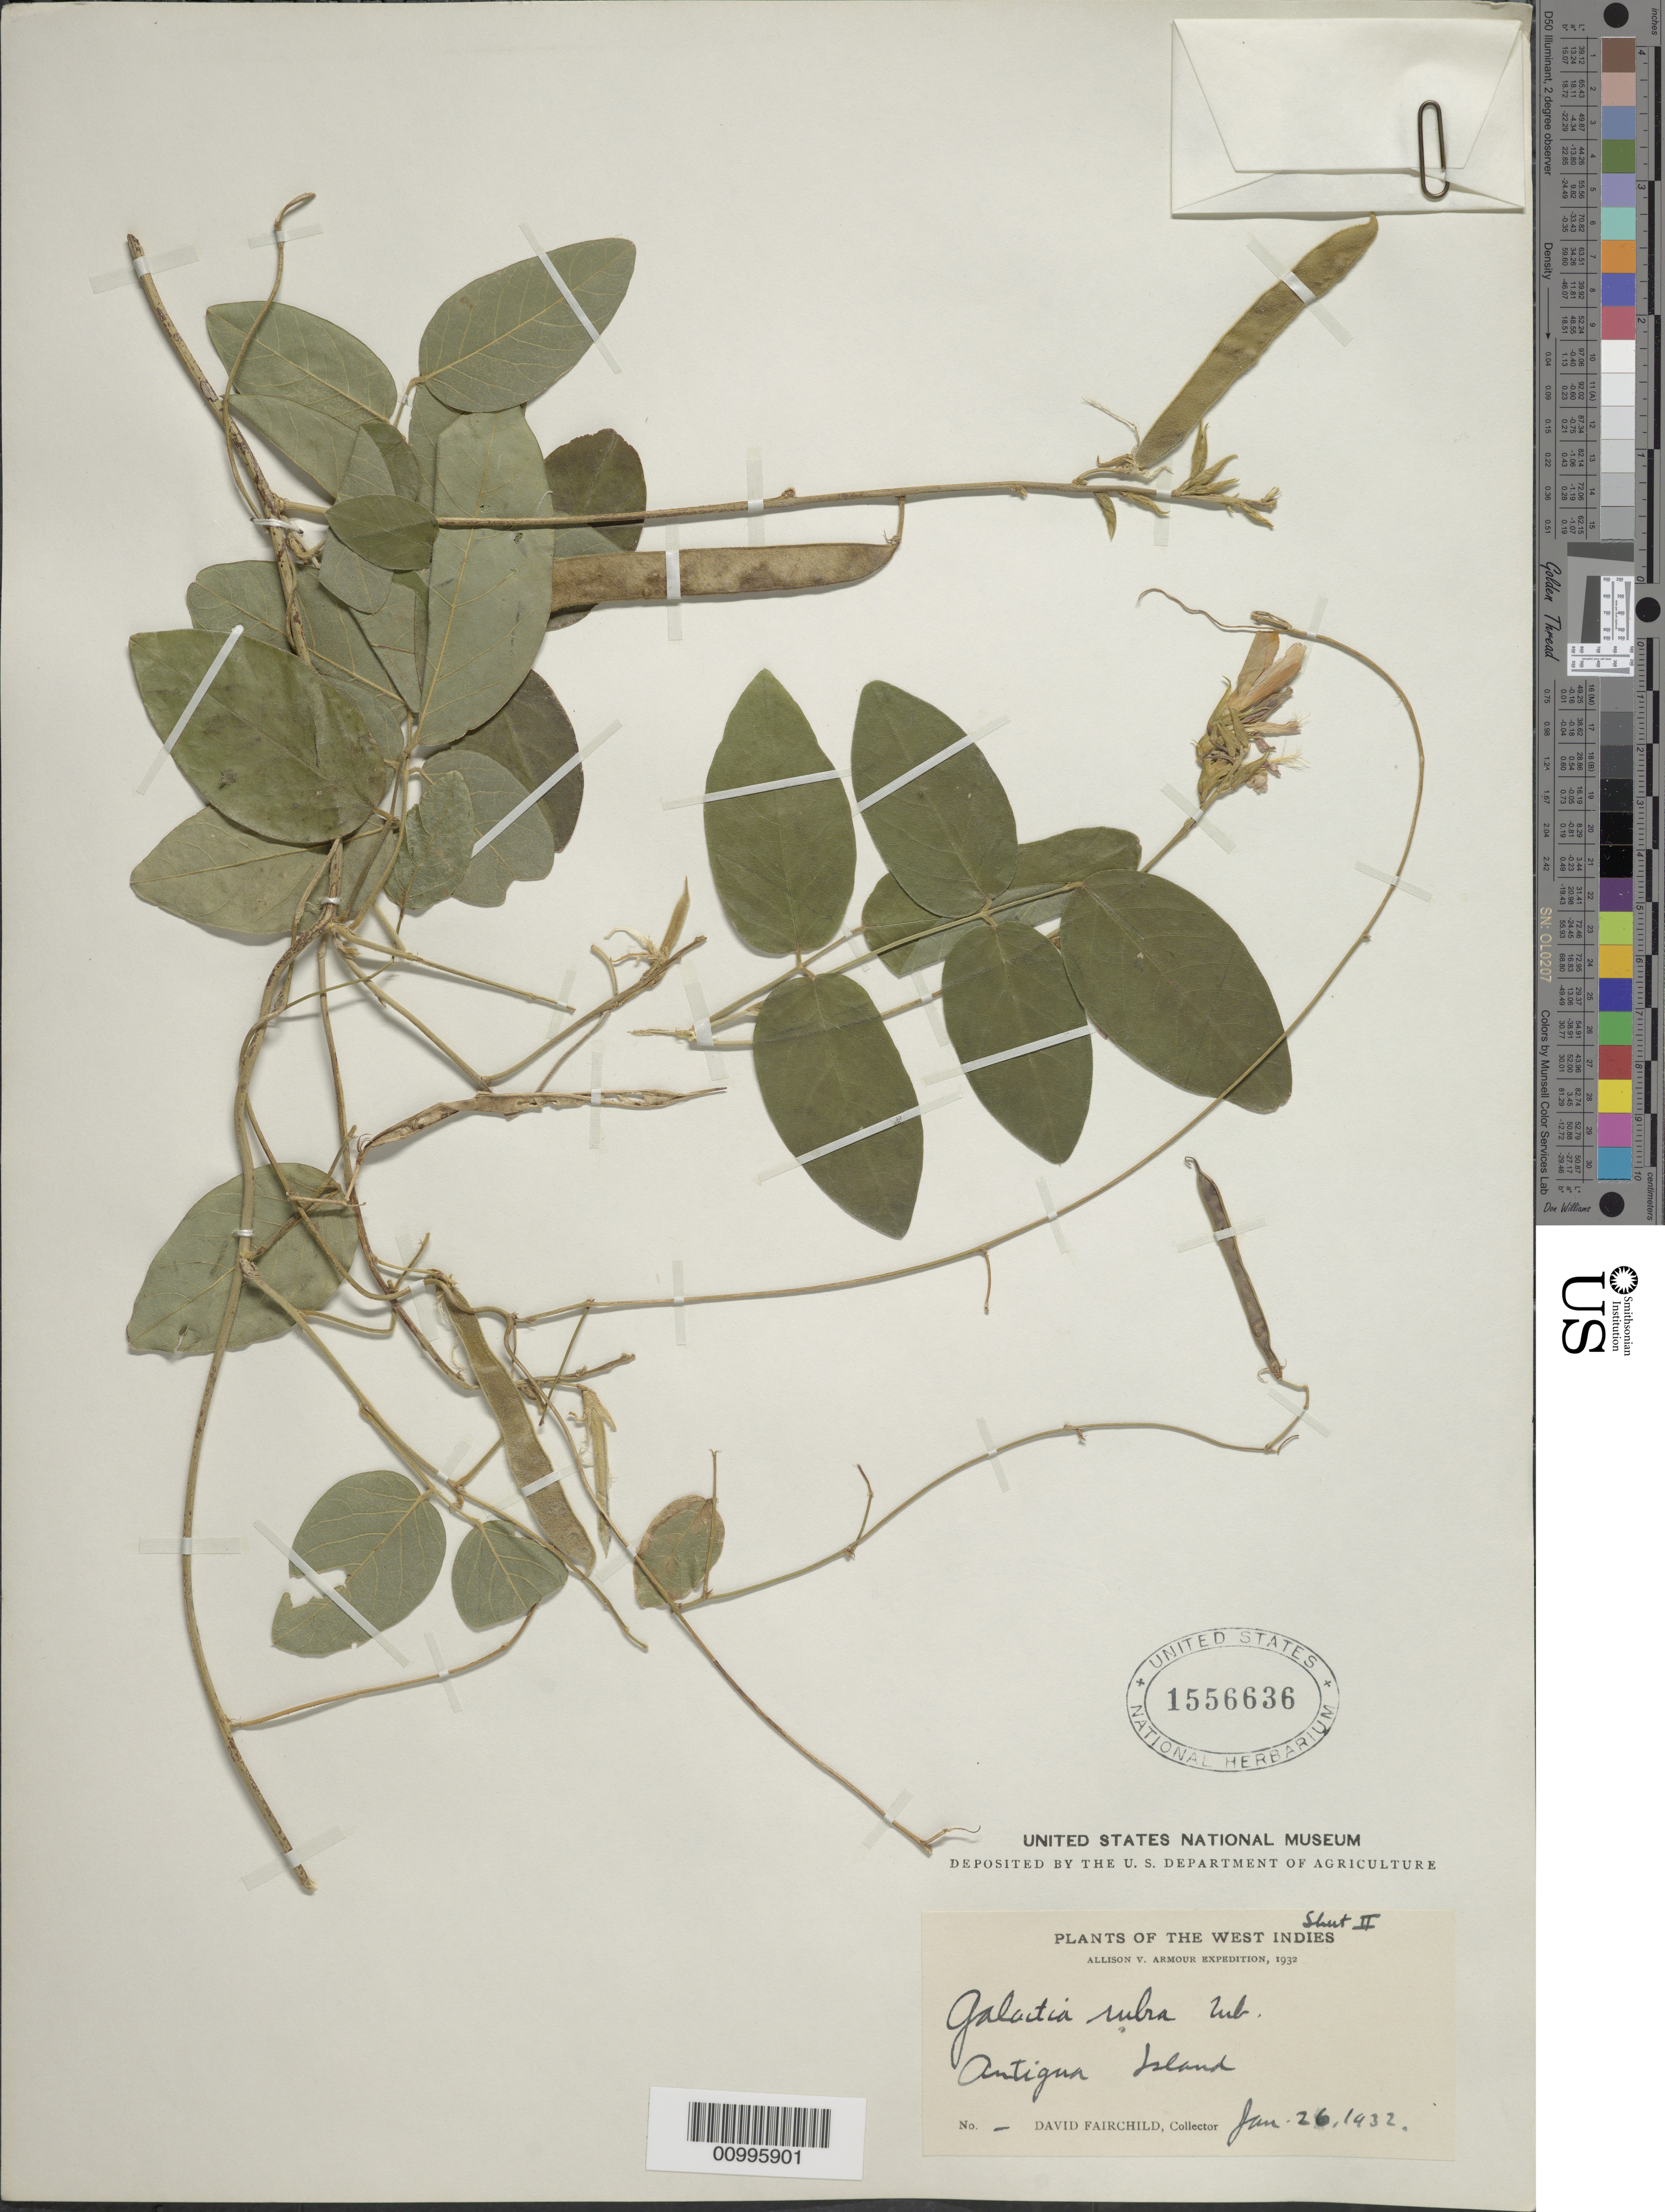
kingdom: Plantae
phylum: Tracheophyta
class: Magnoliopsida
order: Fabales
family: Fabaceae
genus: Galactia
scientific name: Galactia rubra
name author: (Jacq.) Urb.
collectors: D. Fairchild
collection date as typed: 26 Jan 1932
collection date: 1932-01-26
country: Antigua and Barbuda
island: Antigua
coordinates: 0 N, 0 E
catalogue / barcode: US 1556636